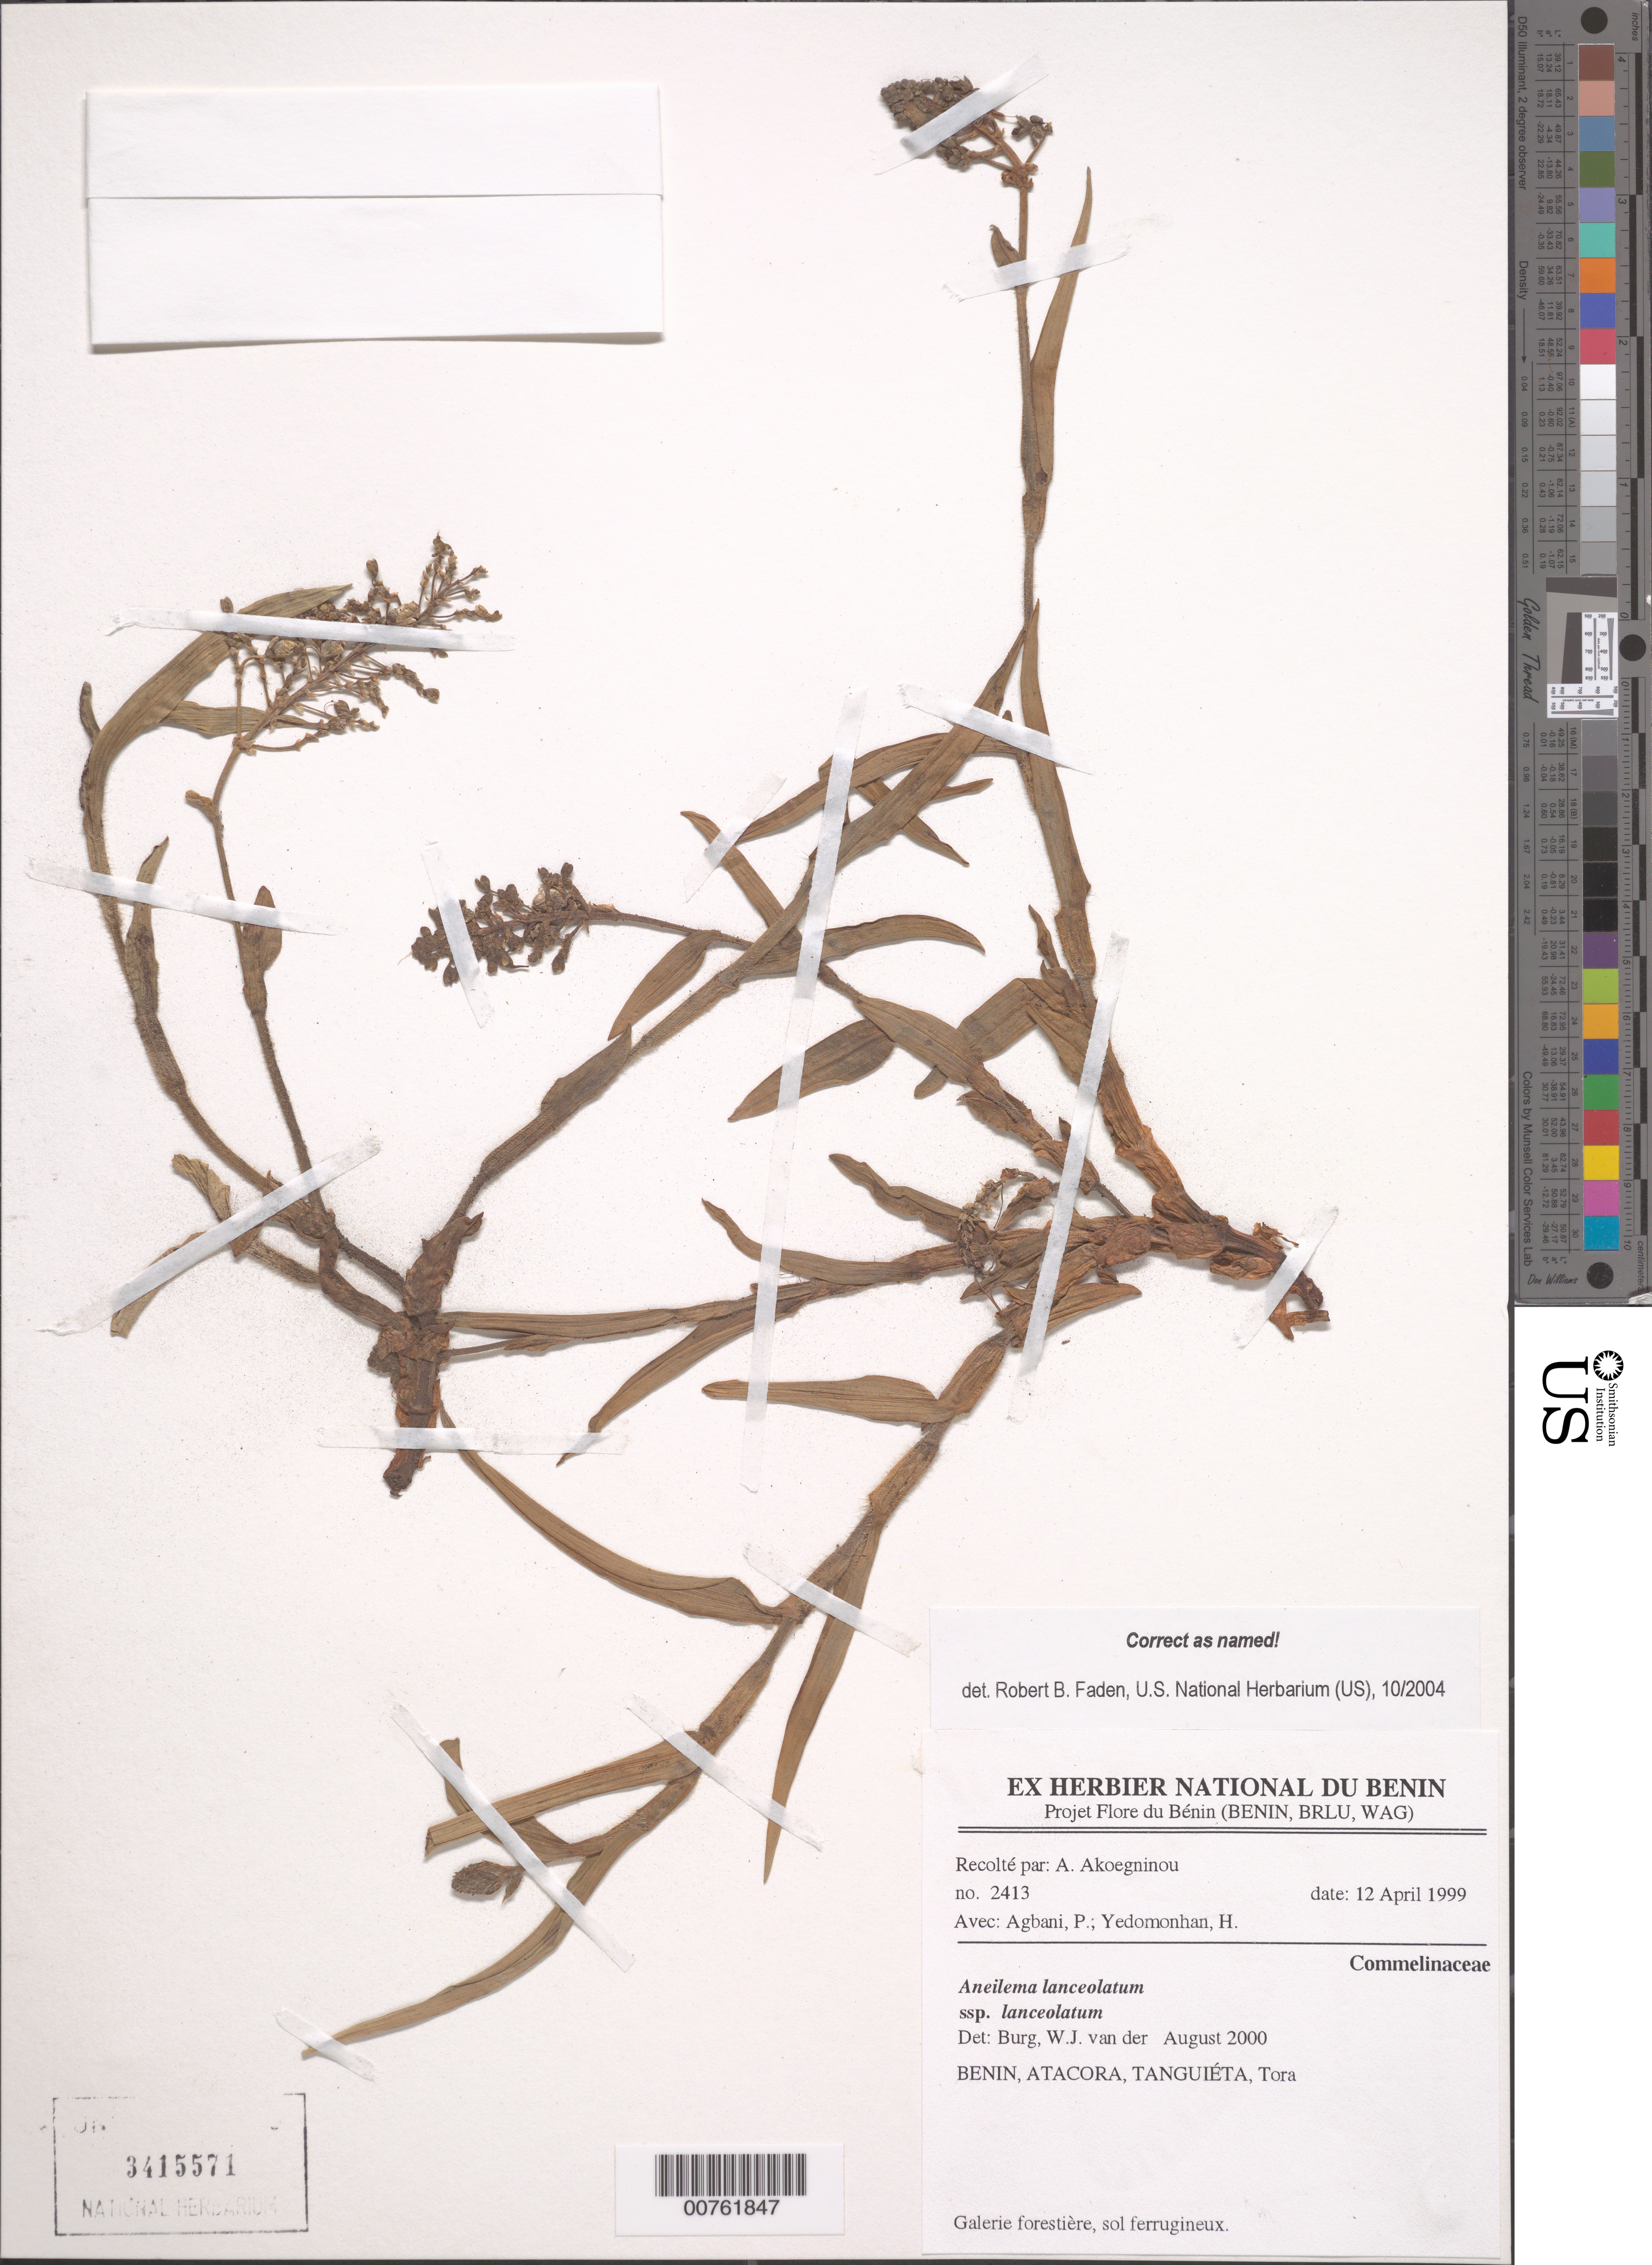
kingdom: Plantae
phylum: Tracheophyta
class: Liliopsida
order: Commelinales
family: Commelinaceae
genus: Aneilema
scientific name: Aneilema lanceolatum subsp. lanceolatum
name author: Benth.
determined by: Faden, Robert B., (US), Smithsonian Institution - National Museum of Natural History (UNITED STATES)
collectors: A. Akoegninou, P. Agbani & H. Yedomonhan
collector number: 2413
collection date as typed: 12 Apr 1999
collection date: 1999-04-12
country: Benin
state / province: Atakora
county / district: Tanguieta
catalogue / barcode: US 3415571